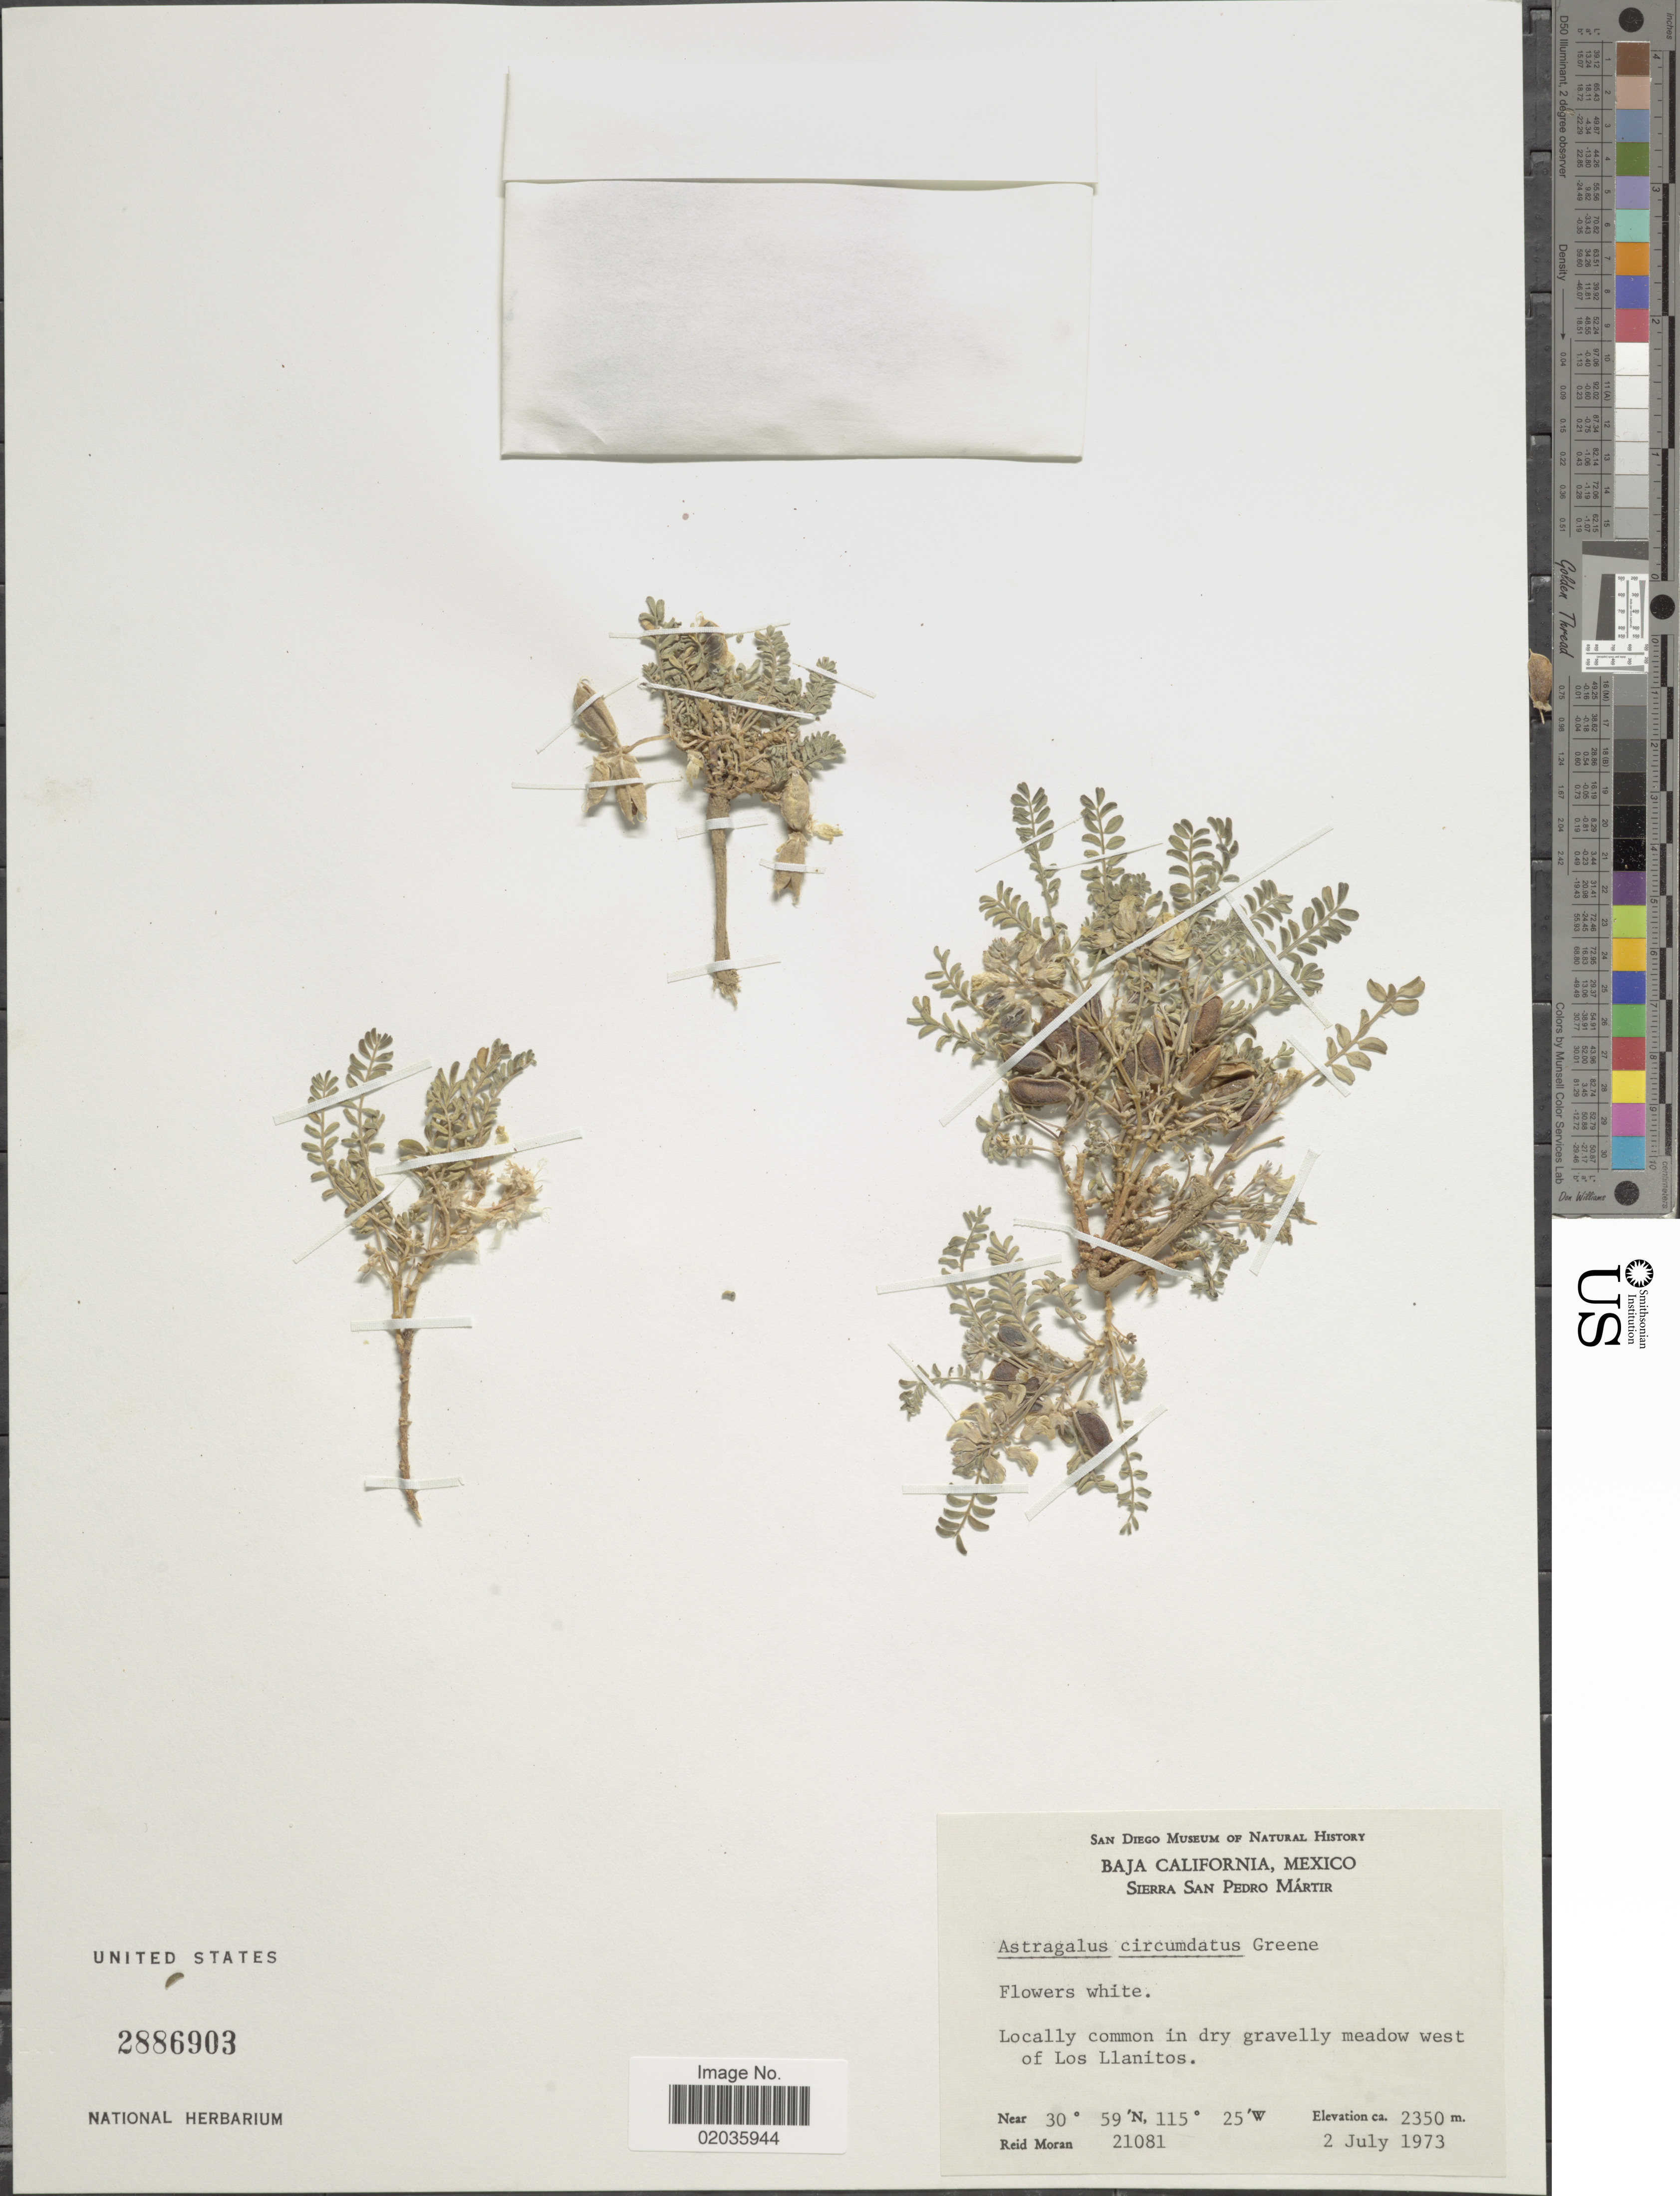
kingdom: Plantae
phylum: Tracheophyta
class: Magnoliopsida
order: Fabales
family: Fabaceae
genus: Astragalus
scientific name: Astragalus circumdatus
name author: Greene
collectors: R. V. Moran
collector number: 21081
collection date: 1973-07-02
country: Mexico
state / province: Baja California Norte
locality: Baja California, Mexcio. Sierra San Pedro, Martir. Locally common in dry gravelly meadow west of Los Llanitos.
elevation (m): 2350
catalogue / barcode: US 2886903